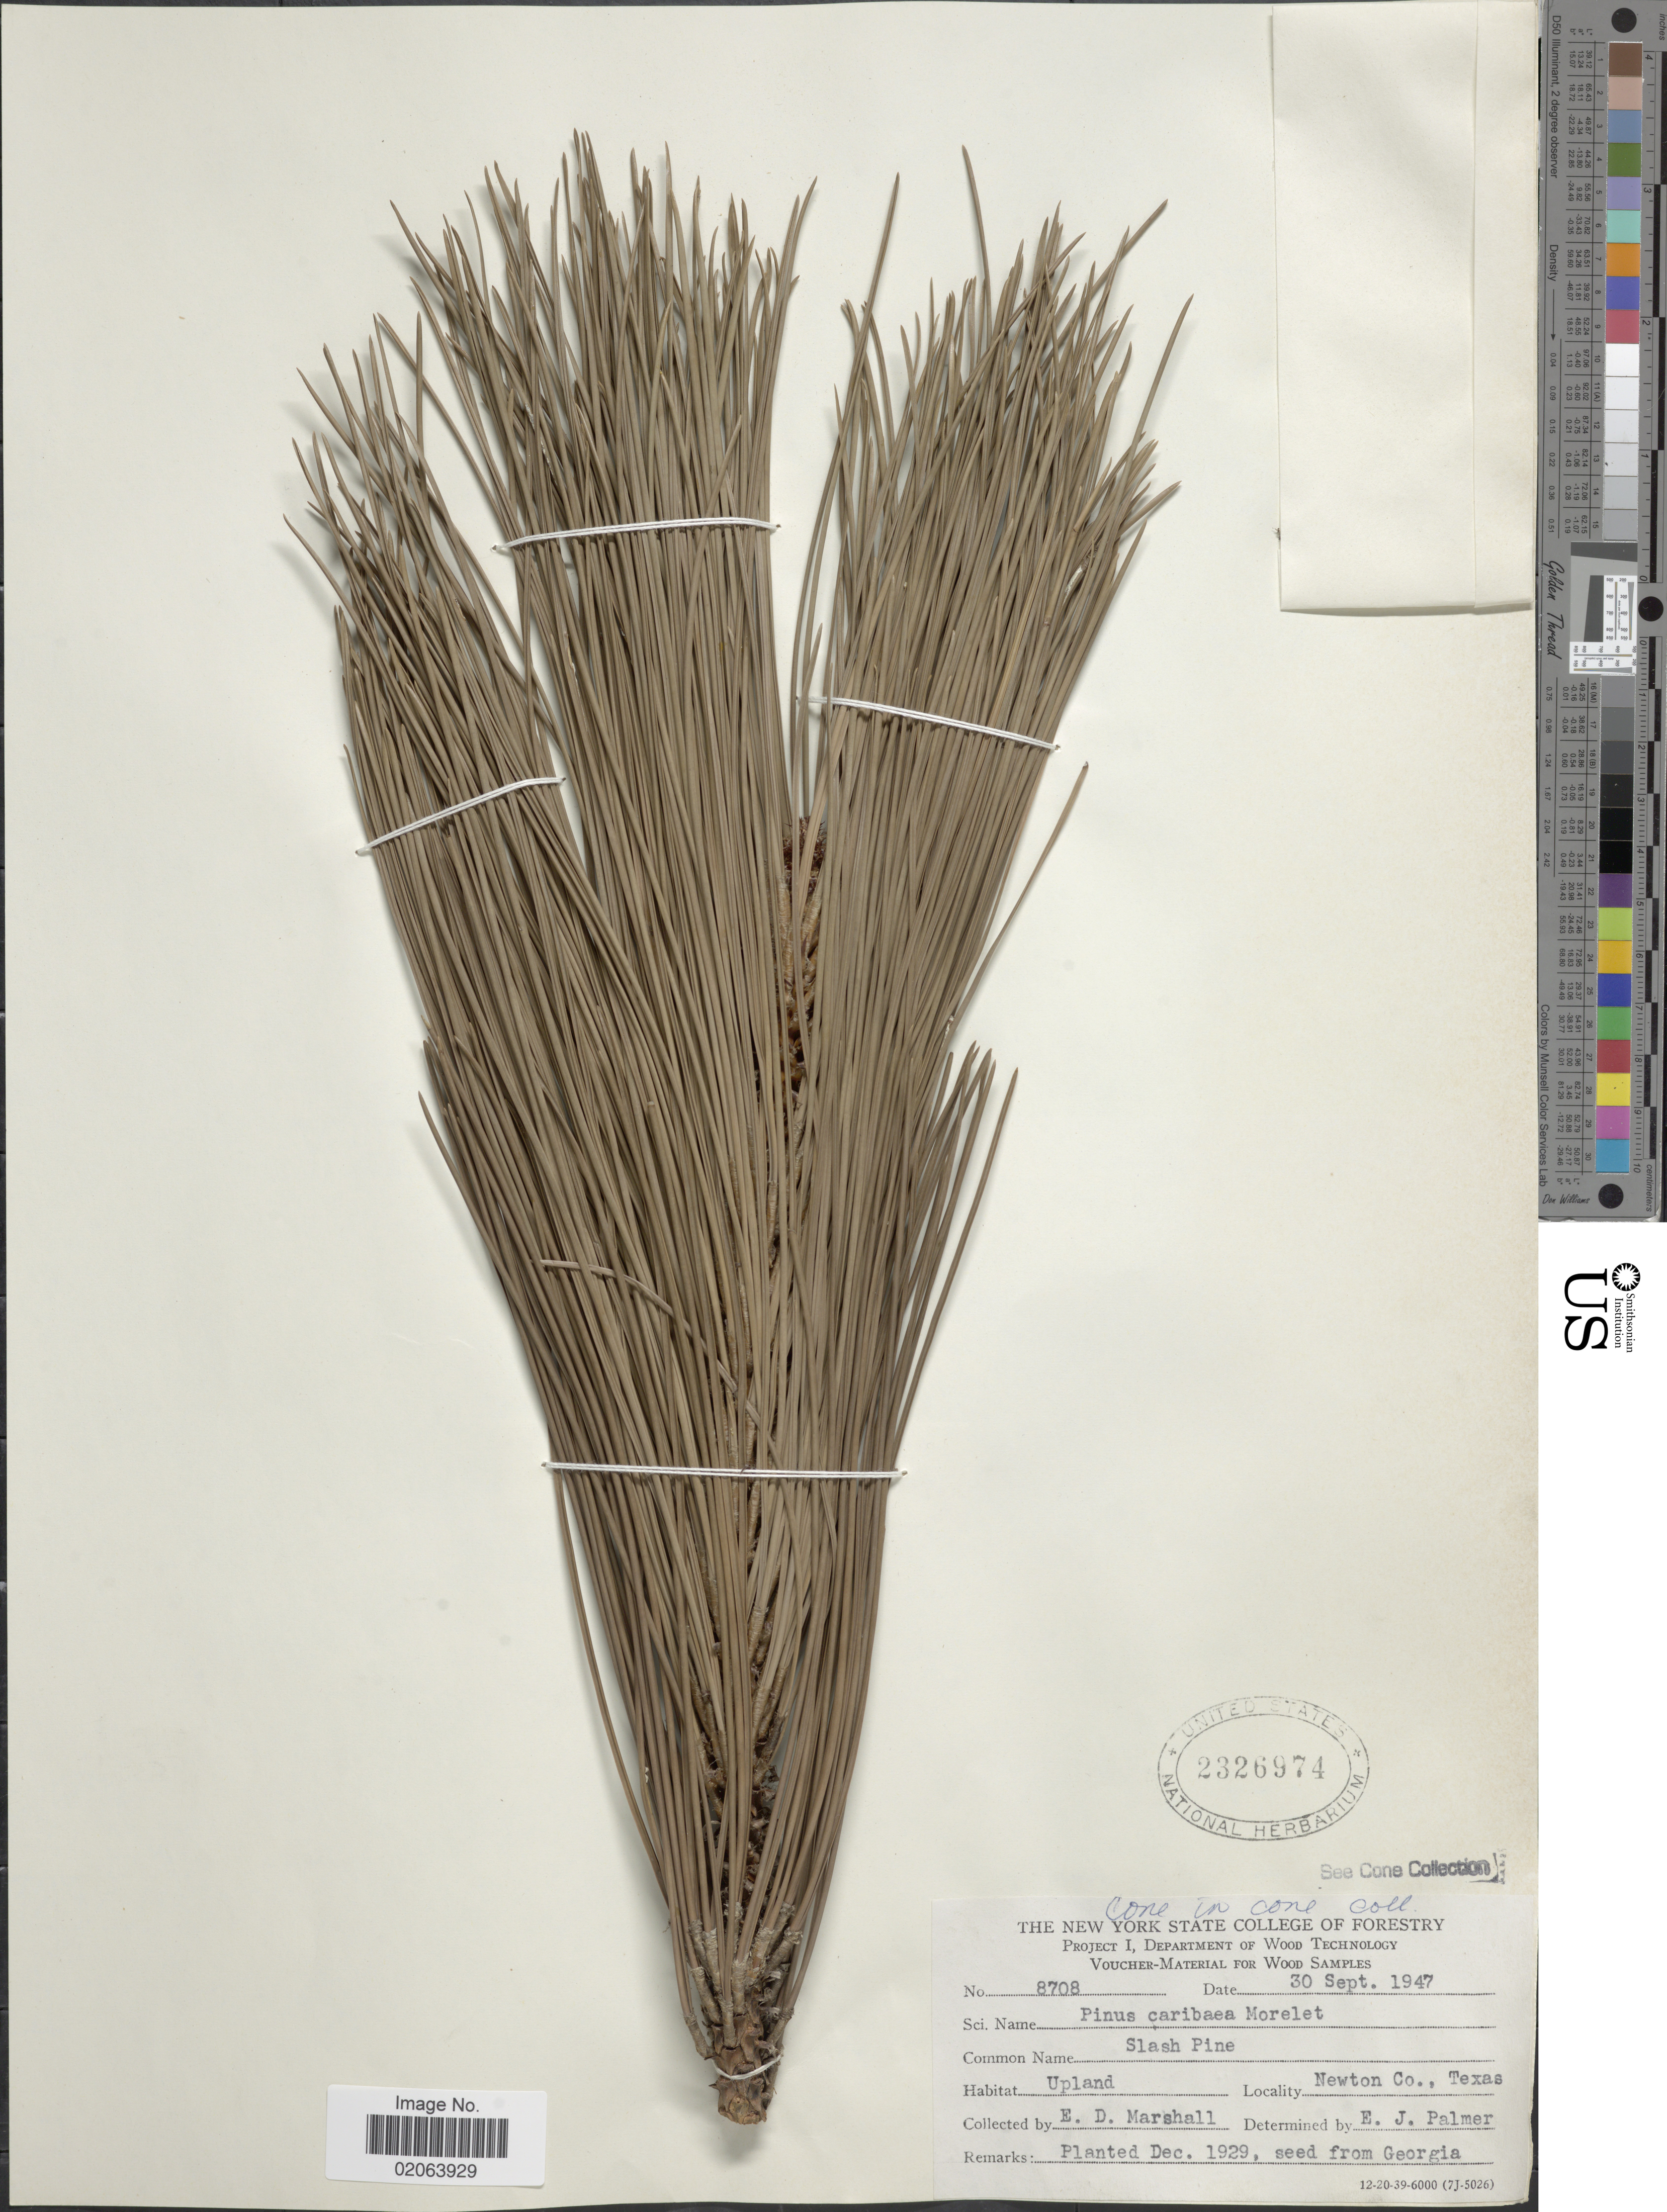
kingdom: Plantae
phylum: Tracheophyta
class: Pinopsida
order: Pinales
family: Pinaceae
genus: Pinus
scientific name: Pinus elliottii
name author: Engelm.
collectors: E. D. Marshall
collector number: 8708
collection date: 1929-12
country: United States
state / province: Texas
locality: Newton Co.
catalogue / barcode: US 2326974